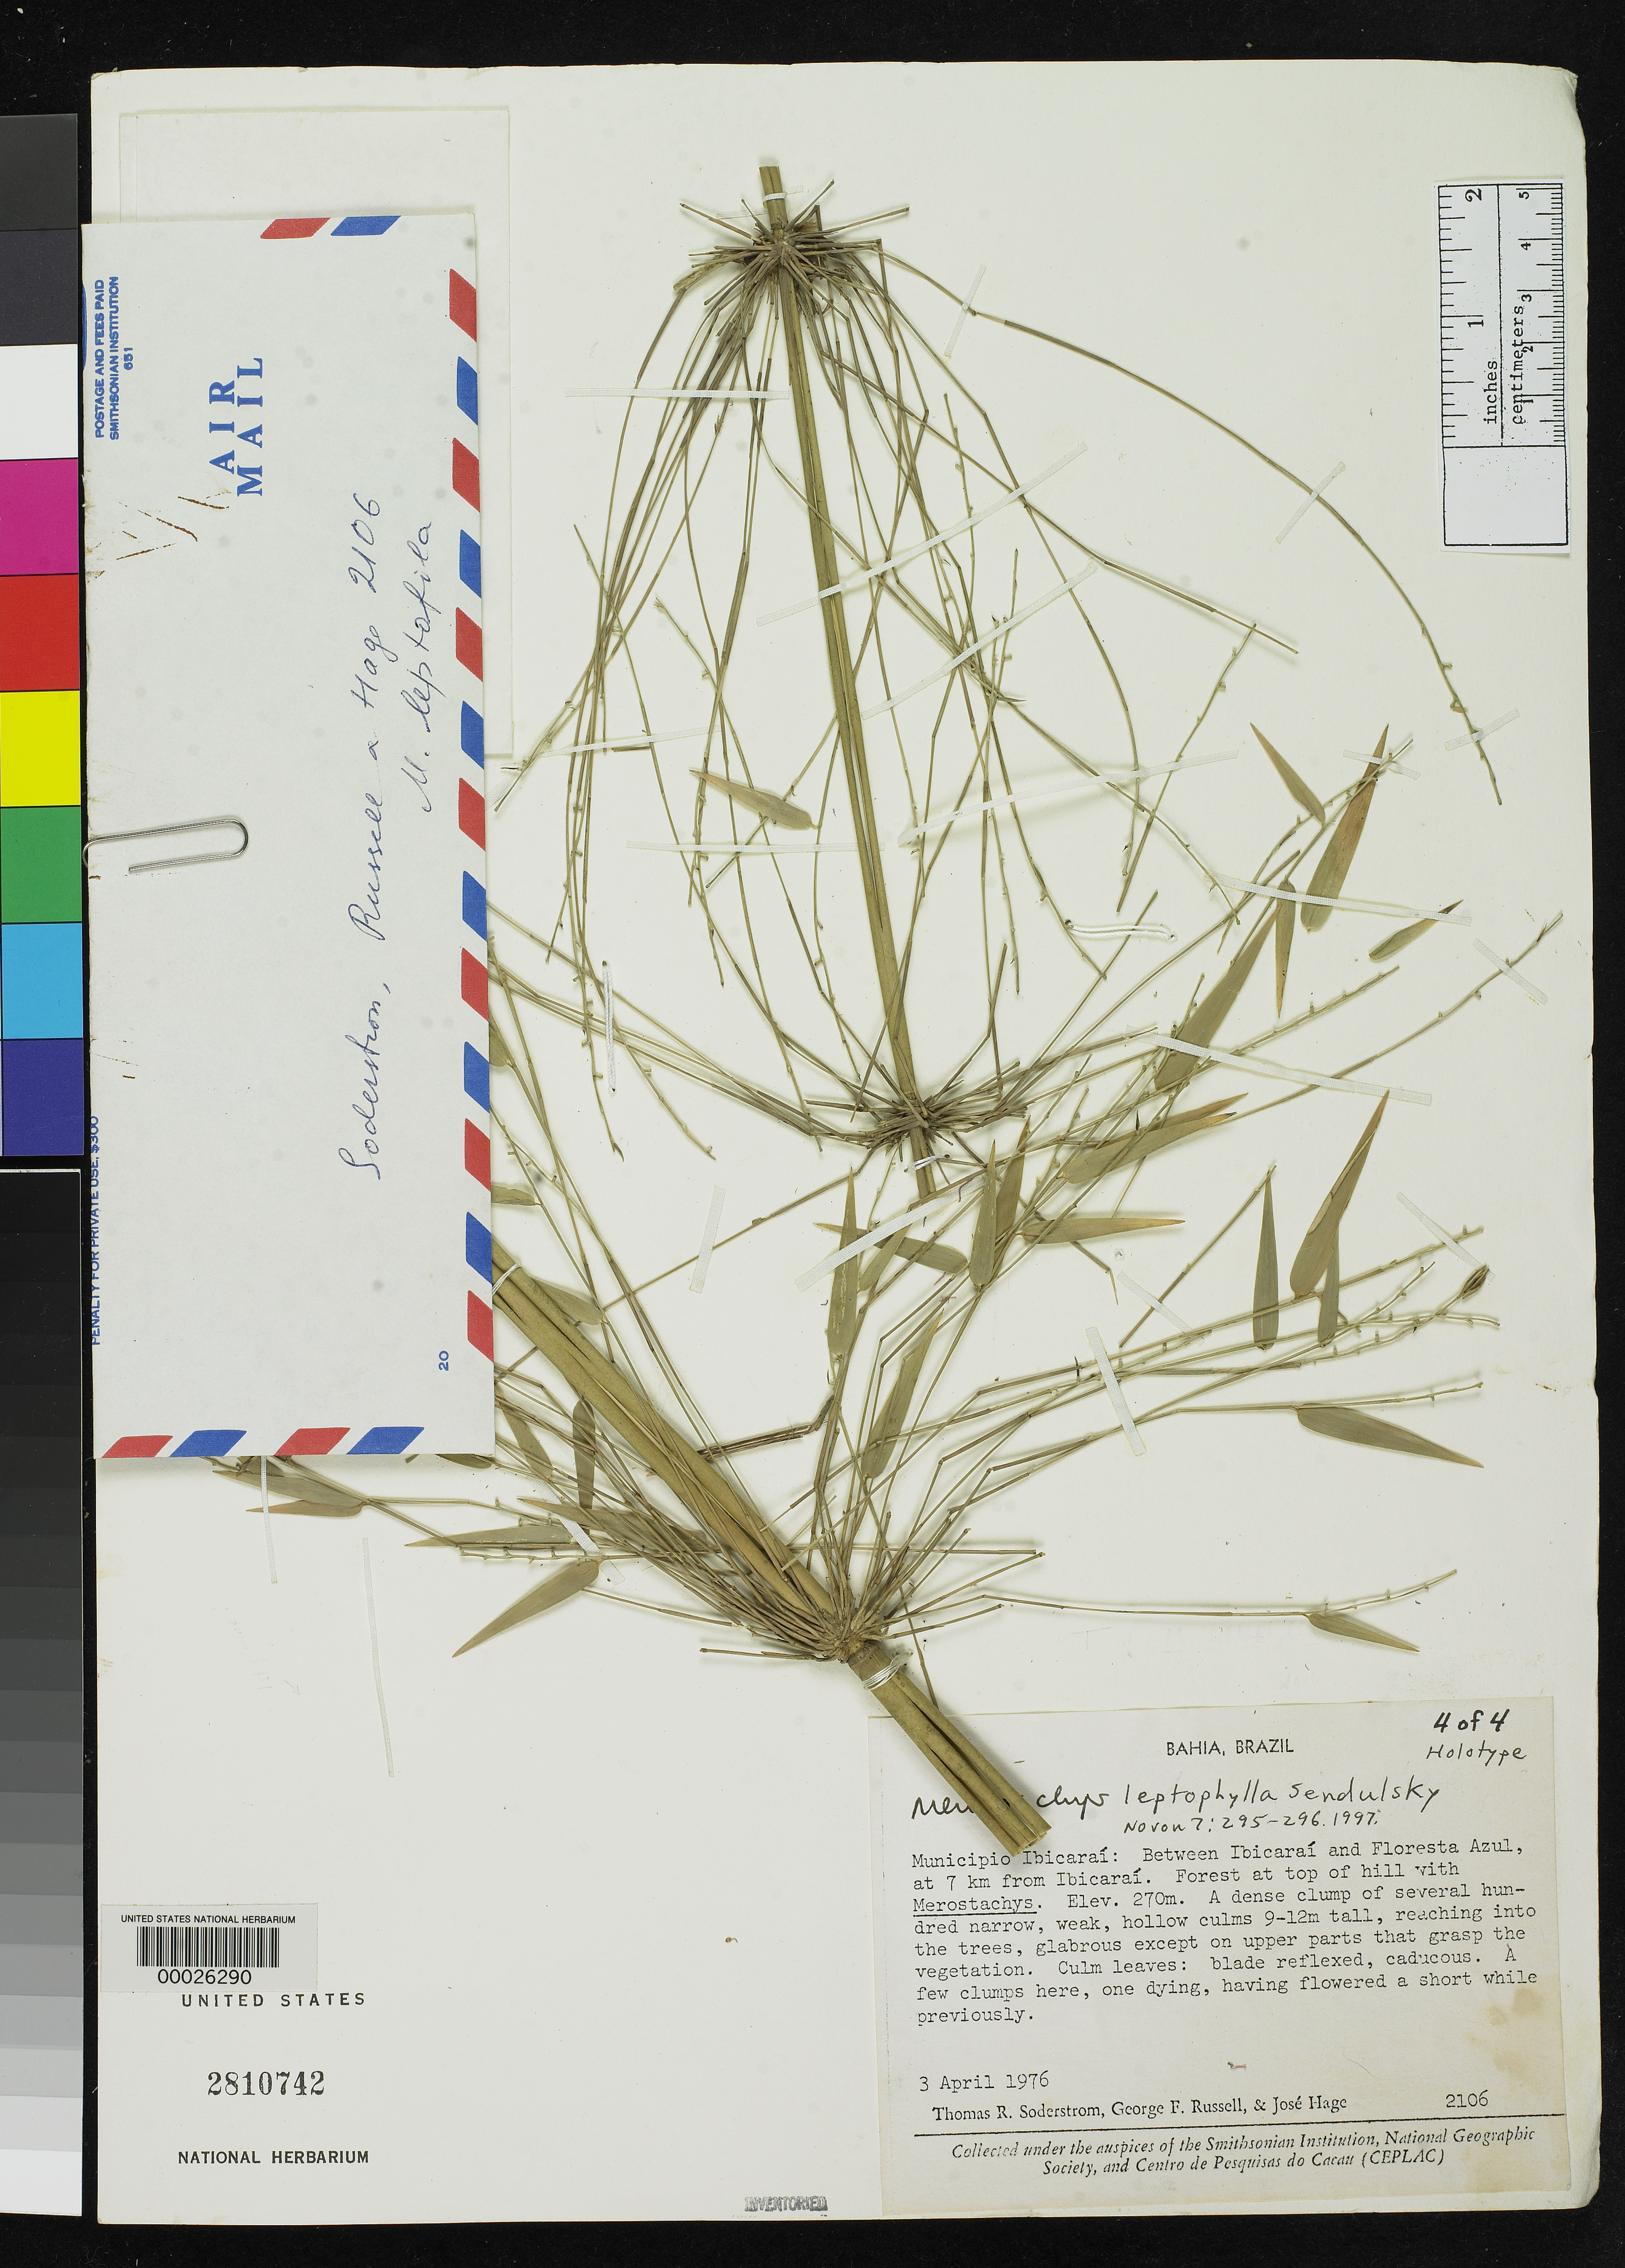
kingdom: Plantae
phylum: Tracheophyta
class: Liliopsida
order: Poales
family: Poaceae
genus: Merostachys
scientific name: Merostachys leptophylla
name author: Send.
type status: Holotype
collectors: T. R. Soderstrom, G. Russell & J. Hage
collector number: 2106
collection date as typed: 03 Apr 1976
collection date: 1976-04-03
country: Brazil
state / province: Bahia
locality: Municipio Ibicaraí: between Ibicaraí and Floresta Azul, at 7 km from Ibicaraí.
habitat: Forest at top of hill with Merostachys.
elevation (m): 270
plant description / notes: Holotype mounted on 4 sheets.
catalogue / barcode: US 2810742